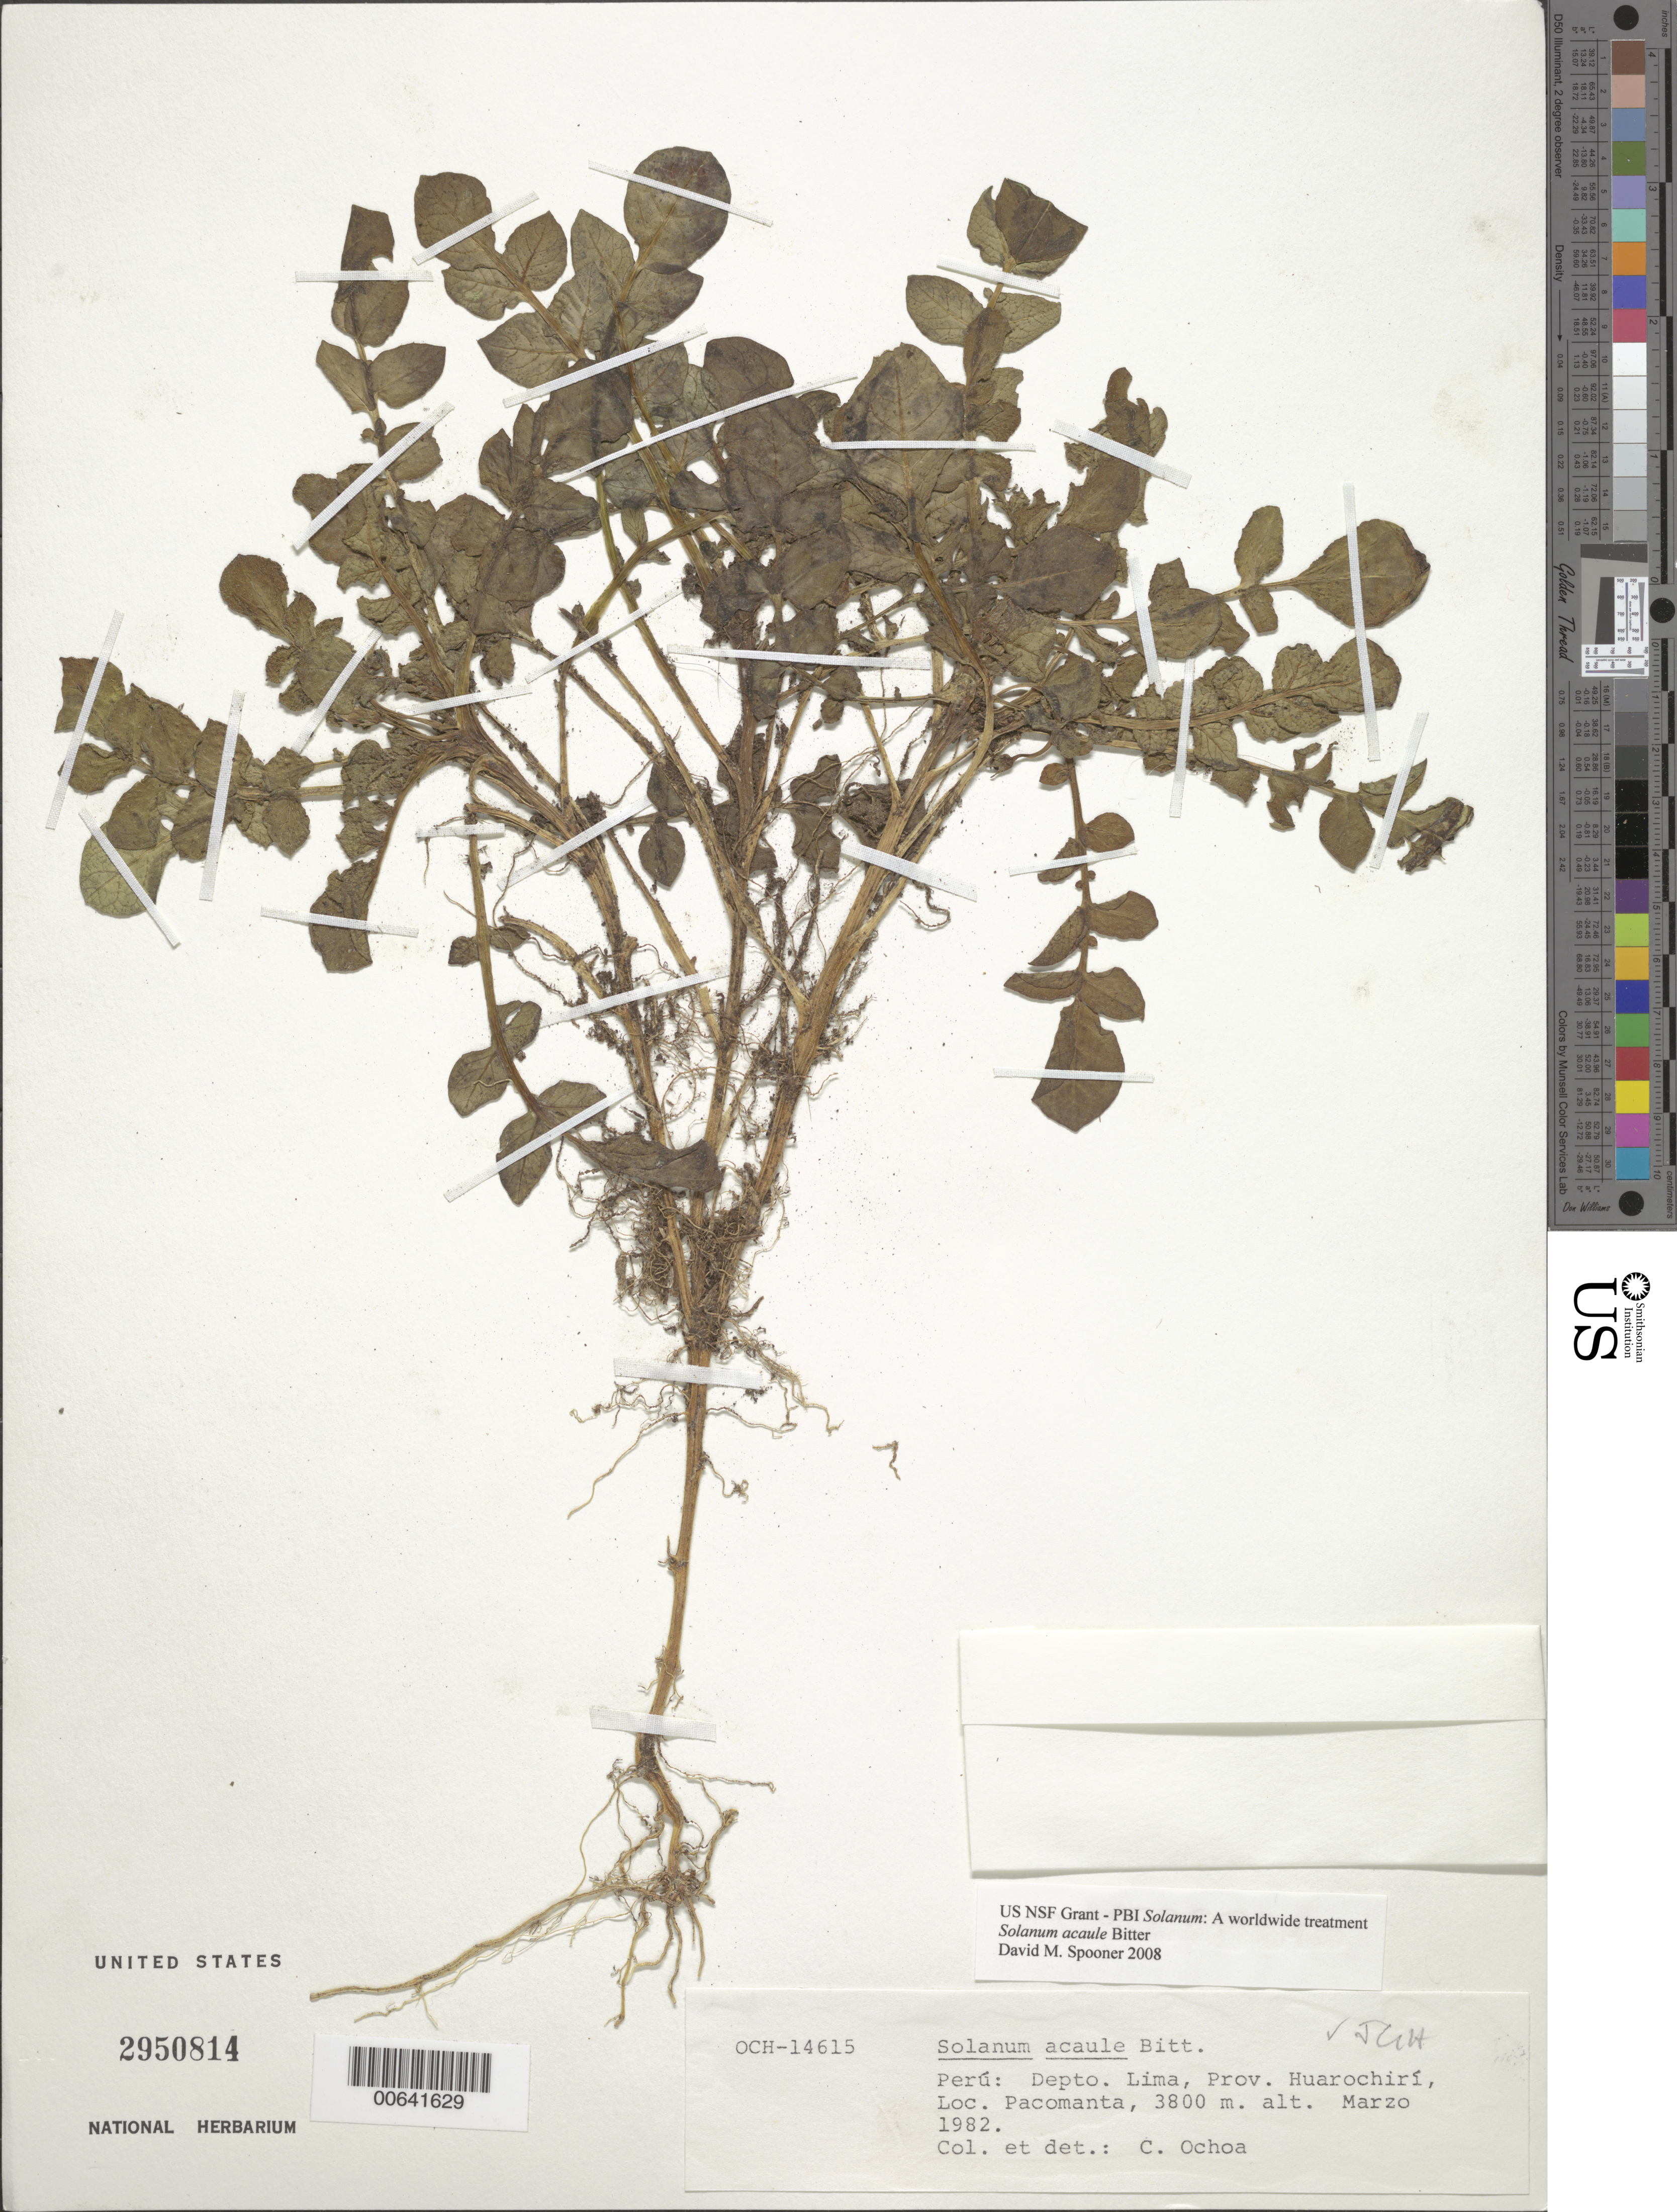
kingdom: Plantae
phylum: Tracheophyta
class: Magnoliopsida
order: Solanales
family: Solanaceae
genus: Solanum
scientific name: Solanum acaule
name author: Bitter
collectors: C. Ochoa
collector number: OCH-14615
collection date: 1982-03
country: Peru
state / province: Lima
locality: Depto. Lima, Prov. Huarochirí, Pacomanta.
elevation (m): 3800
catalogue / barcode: US 2950814